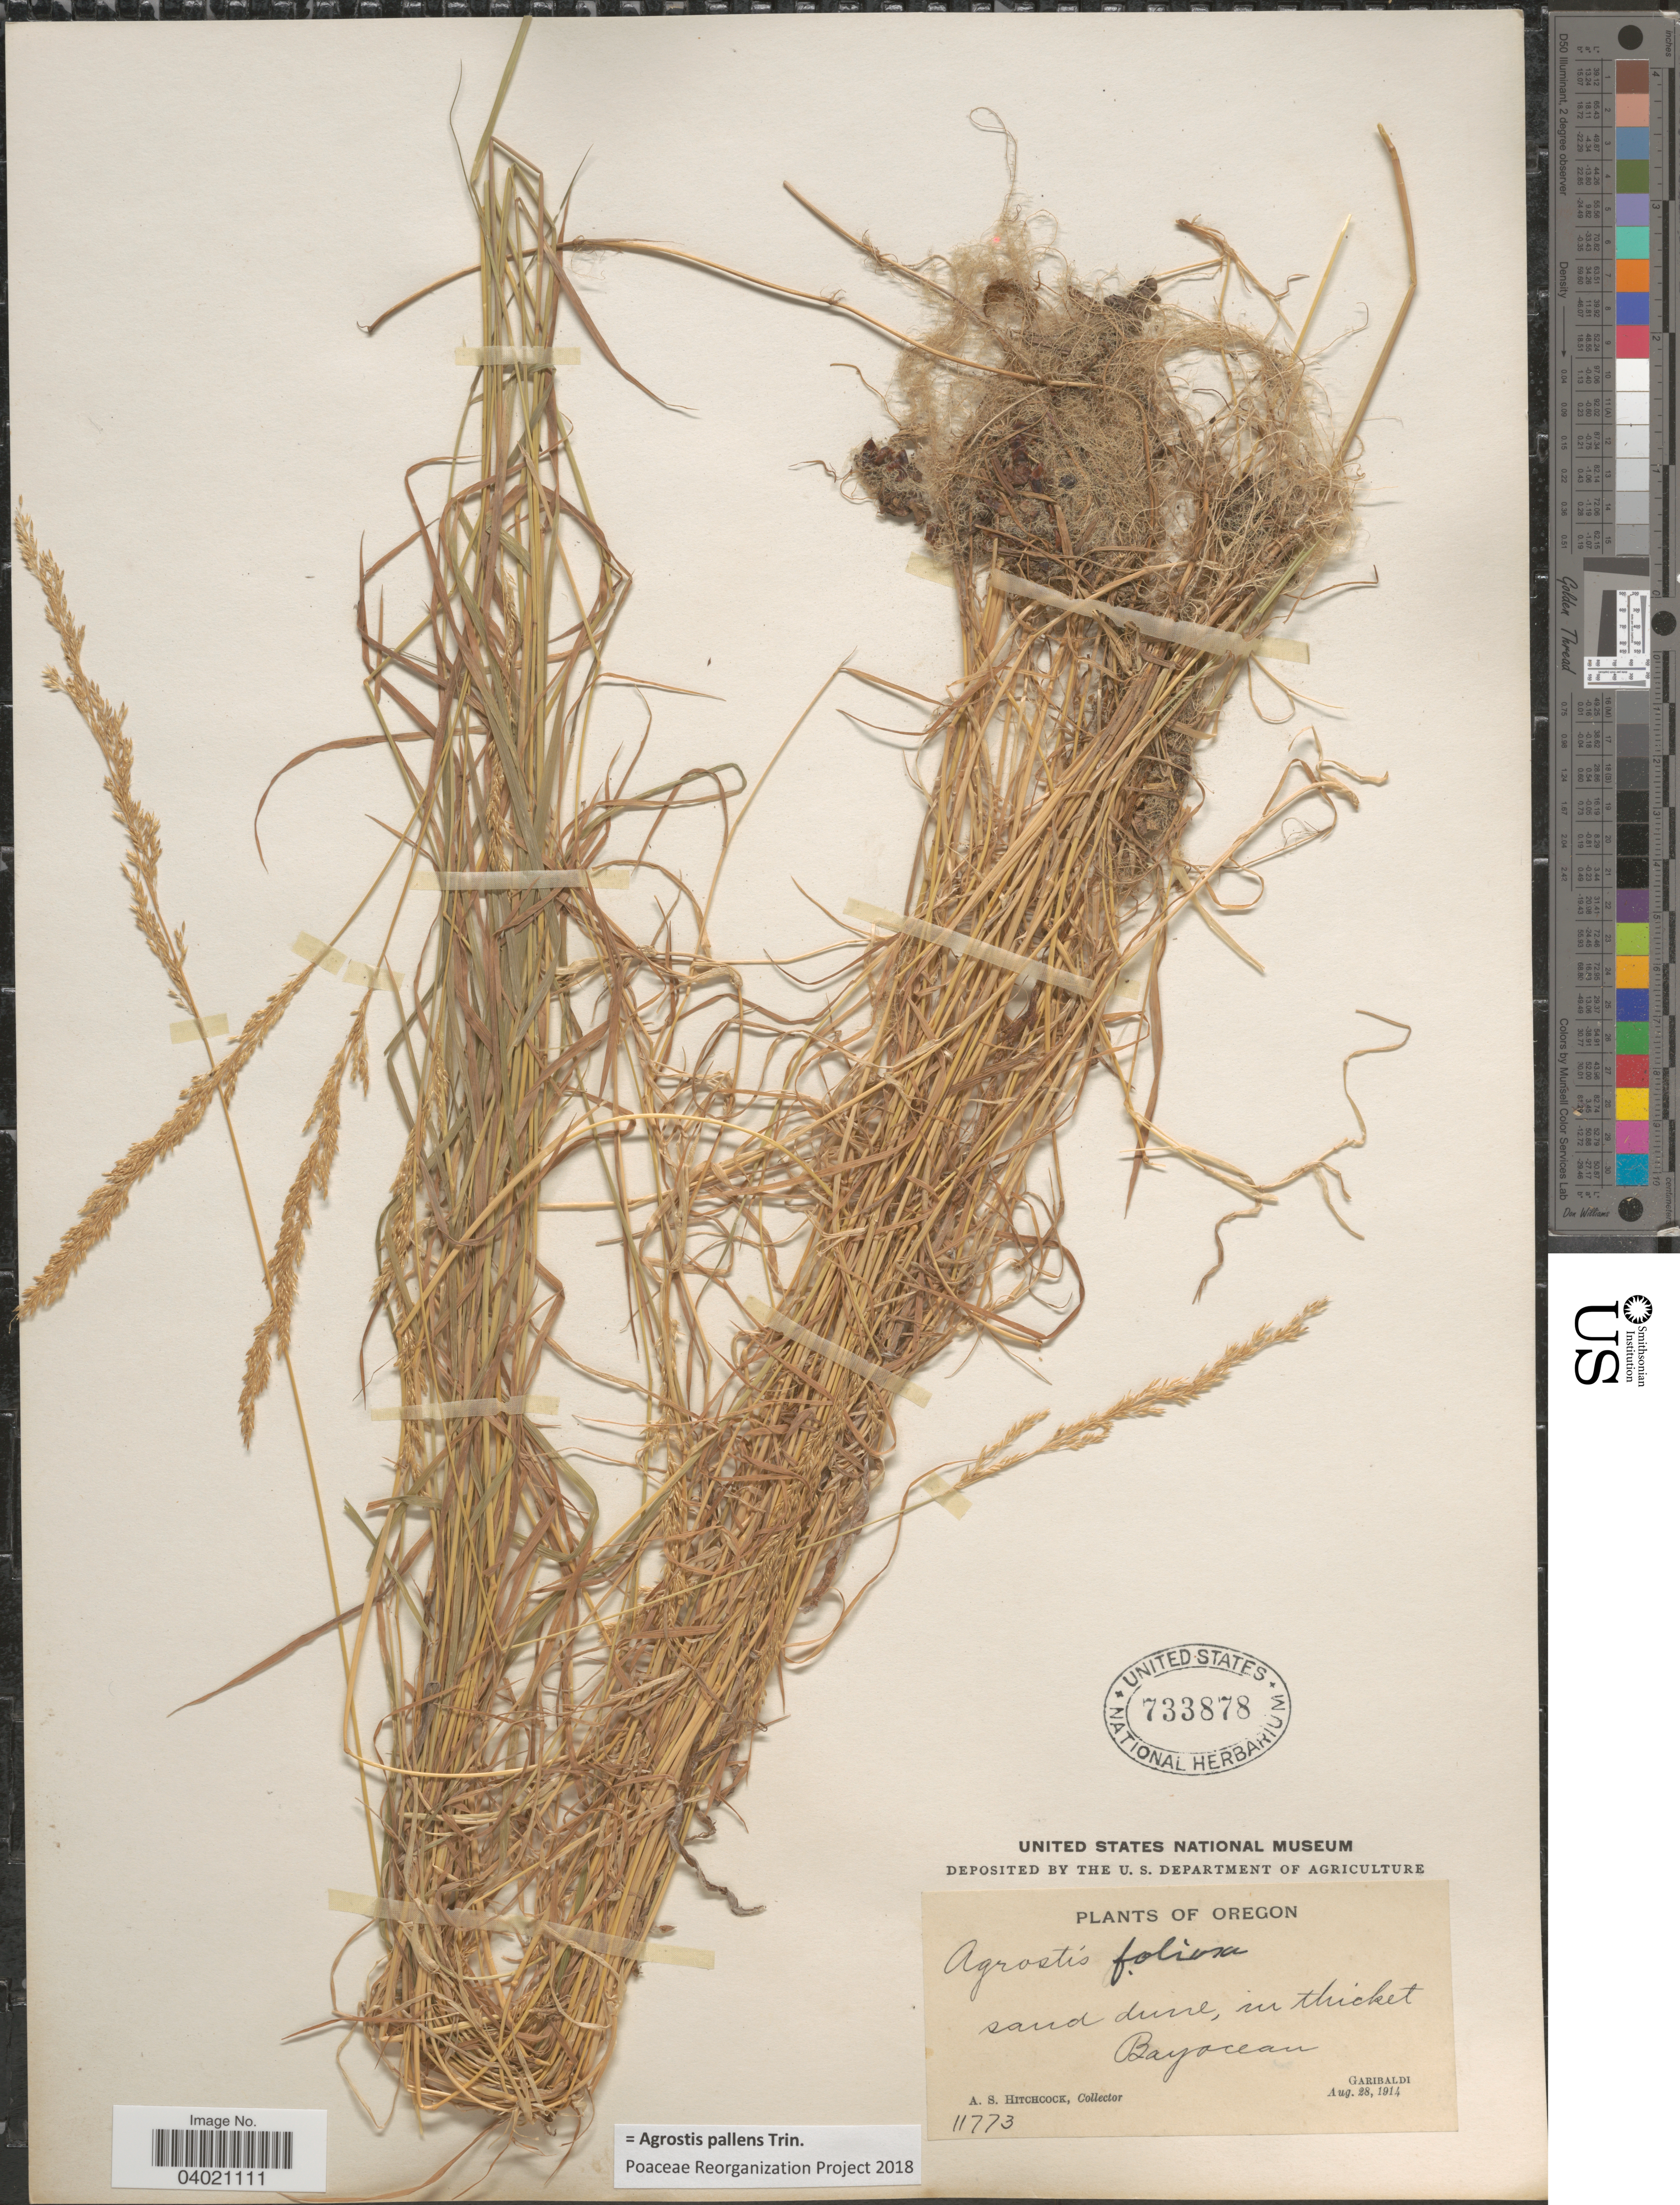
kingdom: Plantae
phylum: Tracheophyta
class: Liliopsida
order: Poales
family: Poaceae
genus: Agrostis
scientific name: Agrostis pallens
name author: Trin.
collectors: A. S. Hitchcock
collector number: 11773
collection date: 1914-08-28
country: United States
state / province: Oregon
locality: Sand dune, in thicket Bayocean. Garibaldi.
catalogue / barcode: US 733878